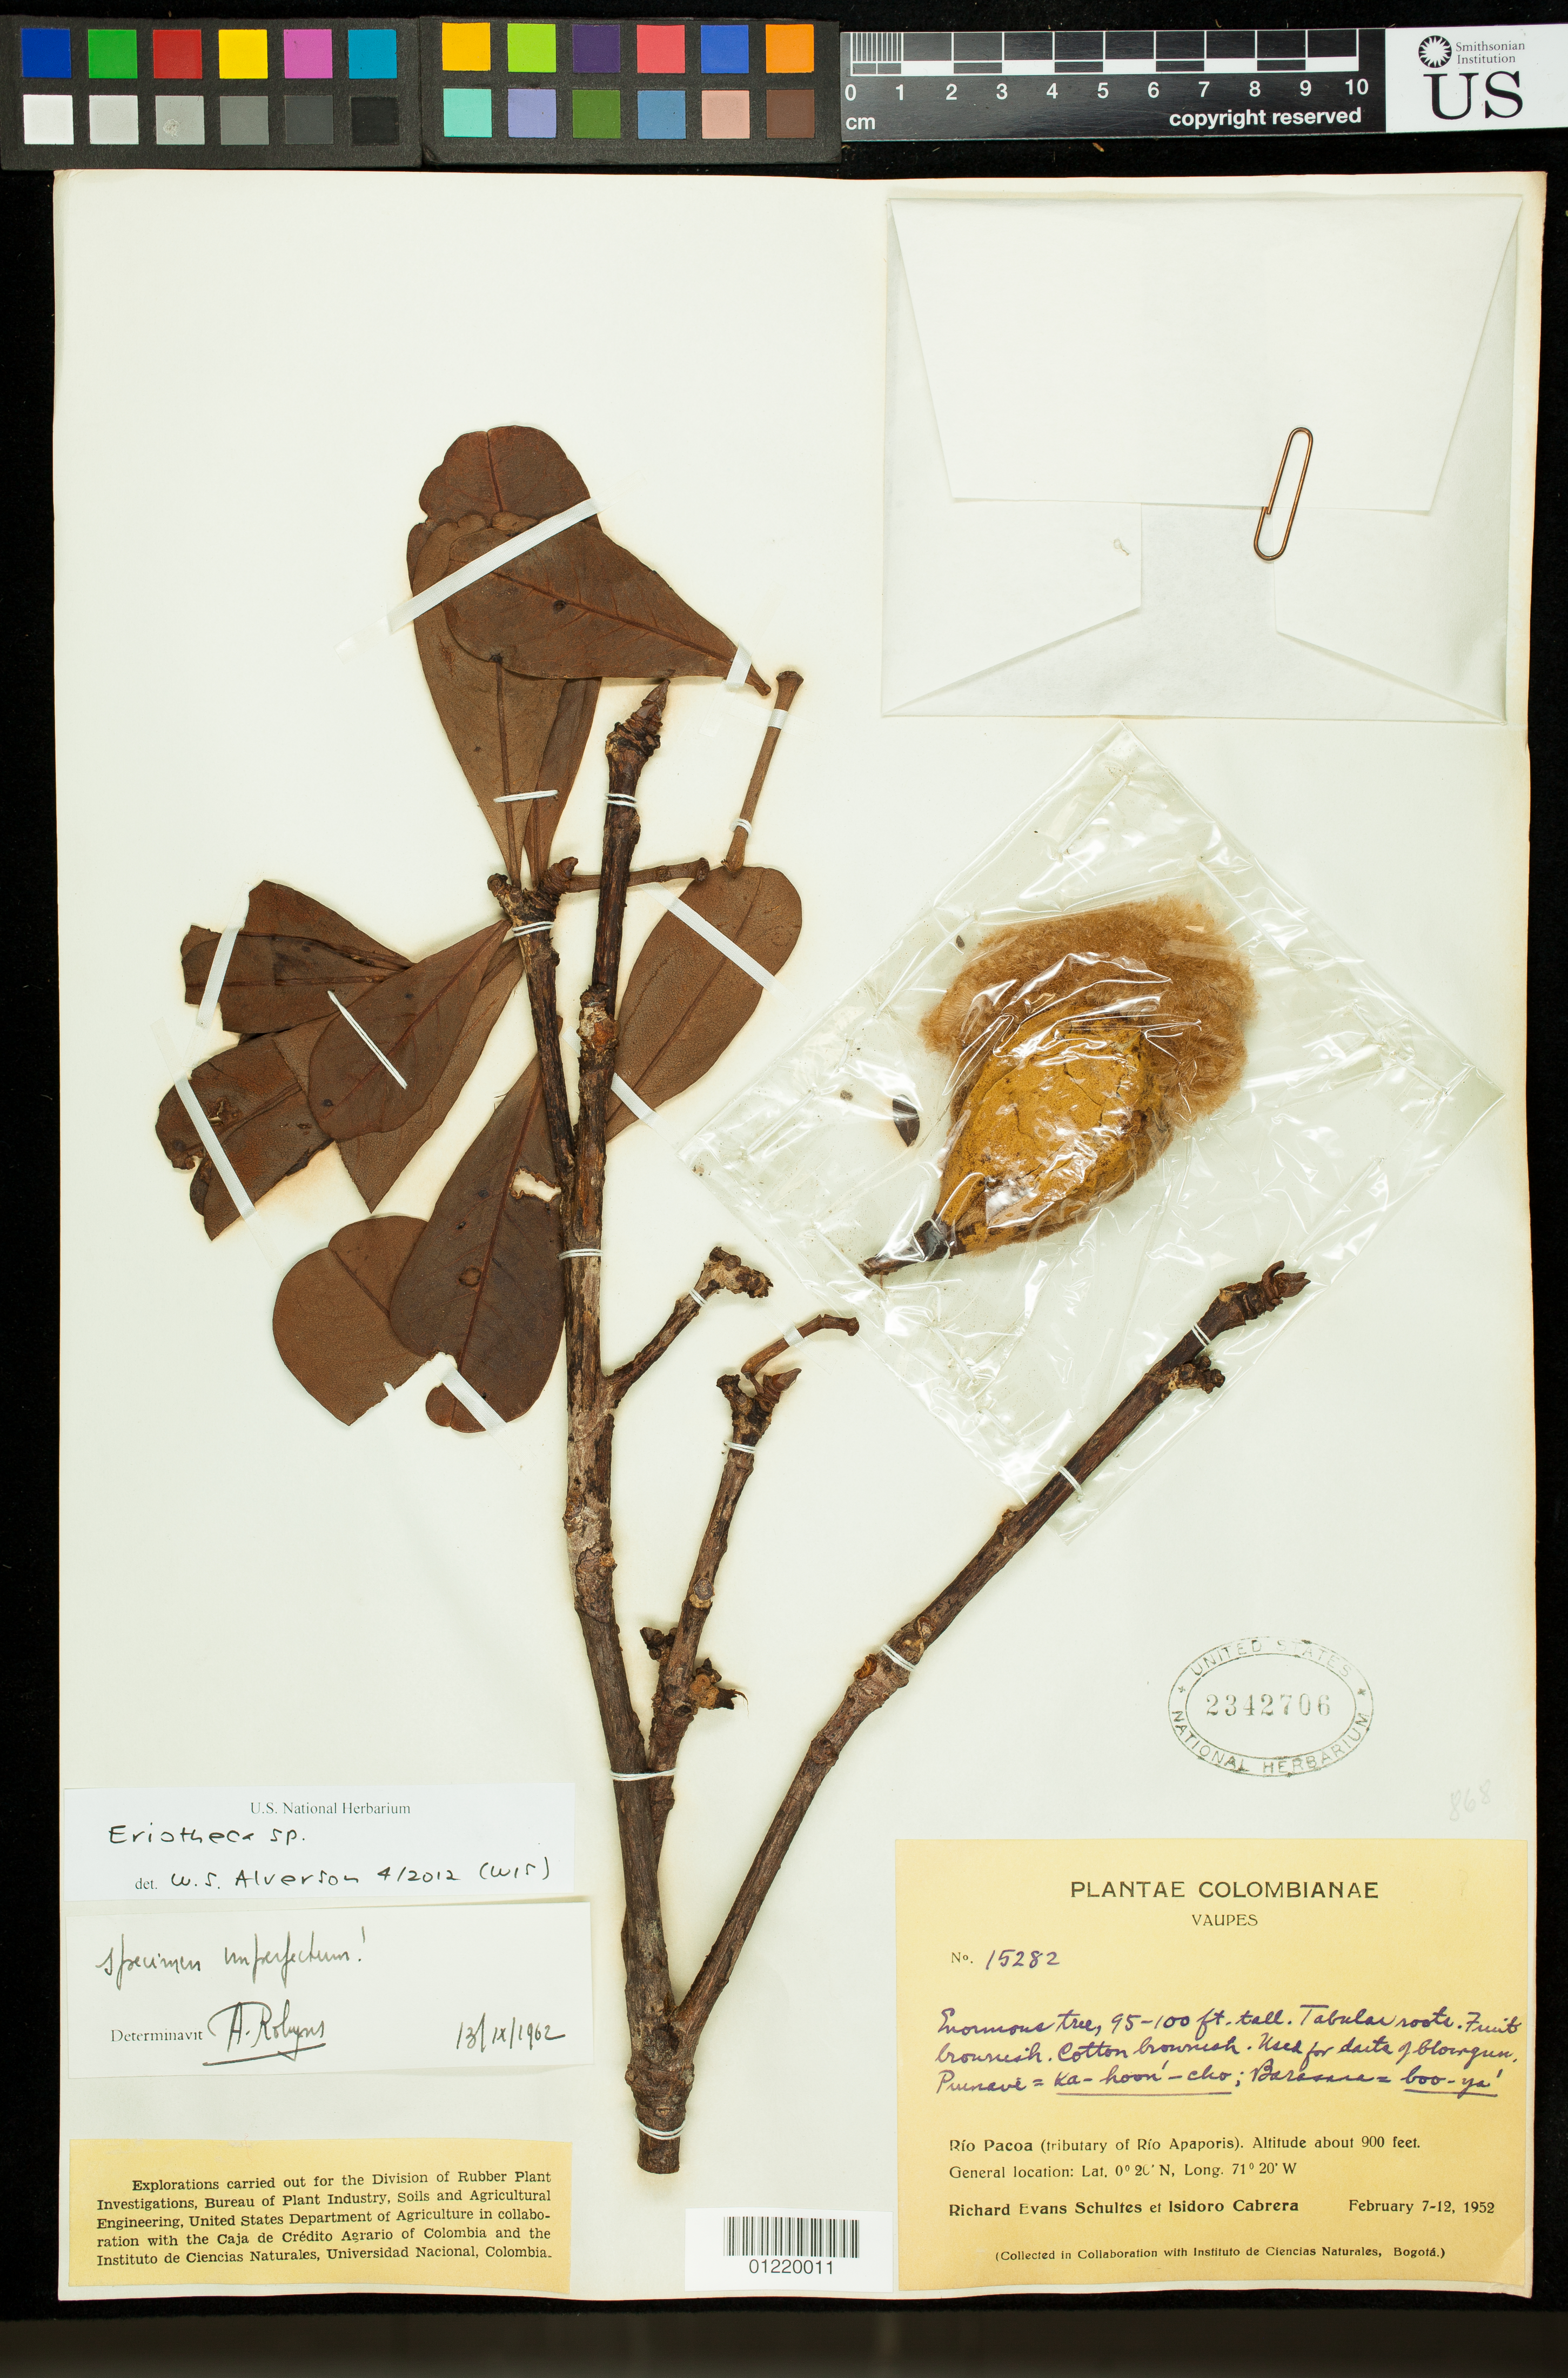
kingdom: Plantae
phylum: Tracheophyta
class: Magnoliopsida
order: Malvales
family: Malvaceae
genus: Pachira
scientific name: Pachira sp.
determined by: Dorr, Laurence J., Curator (BOT), Smithsonian Institution - National Museum of Natural History (UNITED STATES)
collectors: R. E. Schultes & I. Cabrera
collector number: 15282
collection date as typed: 1952-02-07/1952-02-12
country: Colombia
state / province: Vaupés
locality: Río Pacoa (tributary of Río Apaporis)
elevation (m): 274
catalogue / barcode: US 2342706